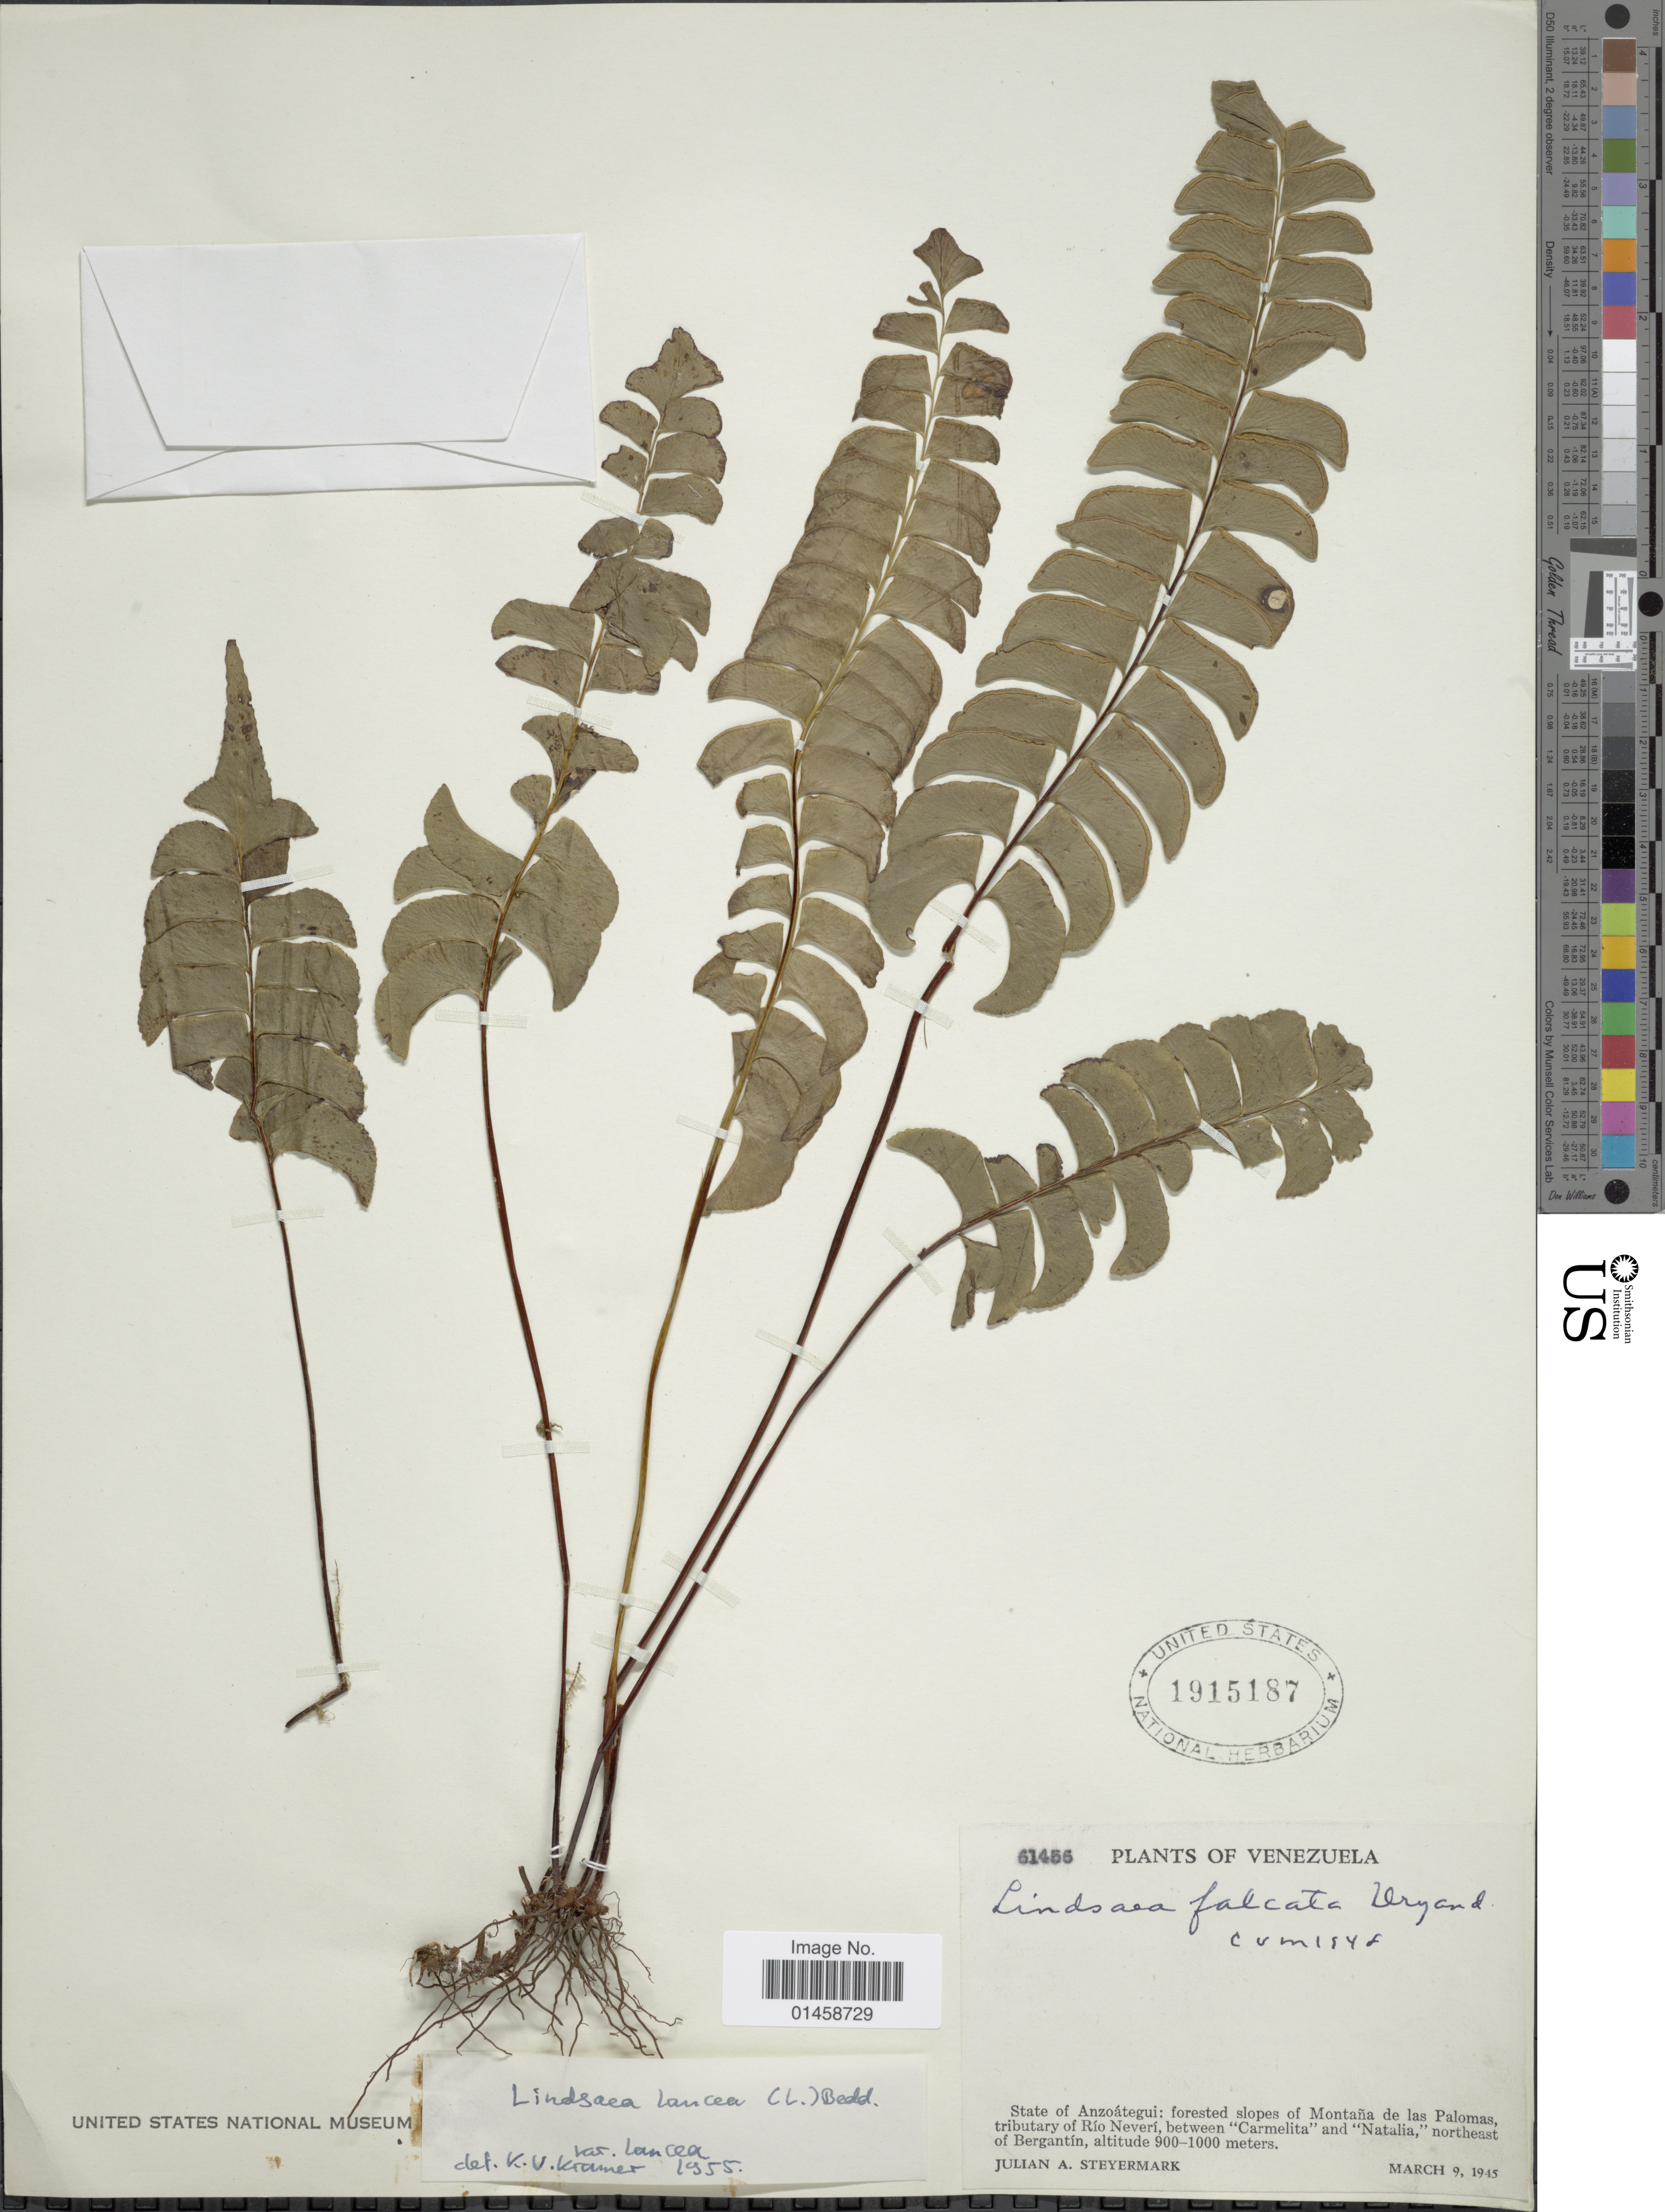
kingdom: Plantae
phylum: Tracheophyta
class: Polypodiopsida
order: Polypodiales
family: Lindsaeaceae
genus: Lindsaea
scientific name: Lindsaea lancea var. falcata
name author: (Dryand.) Rosenst.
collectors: J. Steyermark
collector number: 61456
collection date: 1945-03-09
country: Venezuela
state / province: Anzoategui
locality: Forested slopes of Montaña de las Palomas, tributary of Río Neverí, between "Carmetlita" and "Natalia", northeast of Bergantín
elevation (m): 900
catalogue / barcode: US 1915187